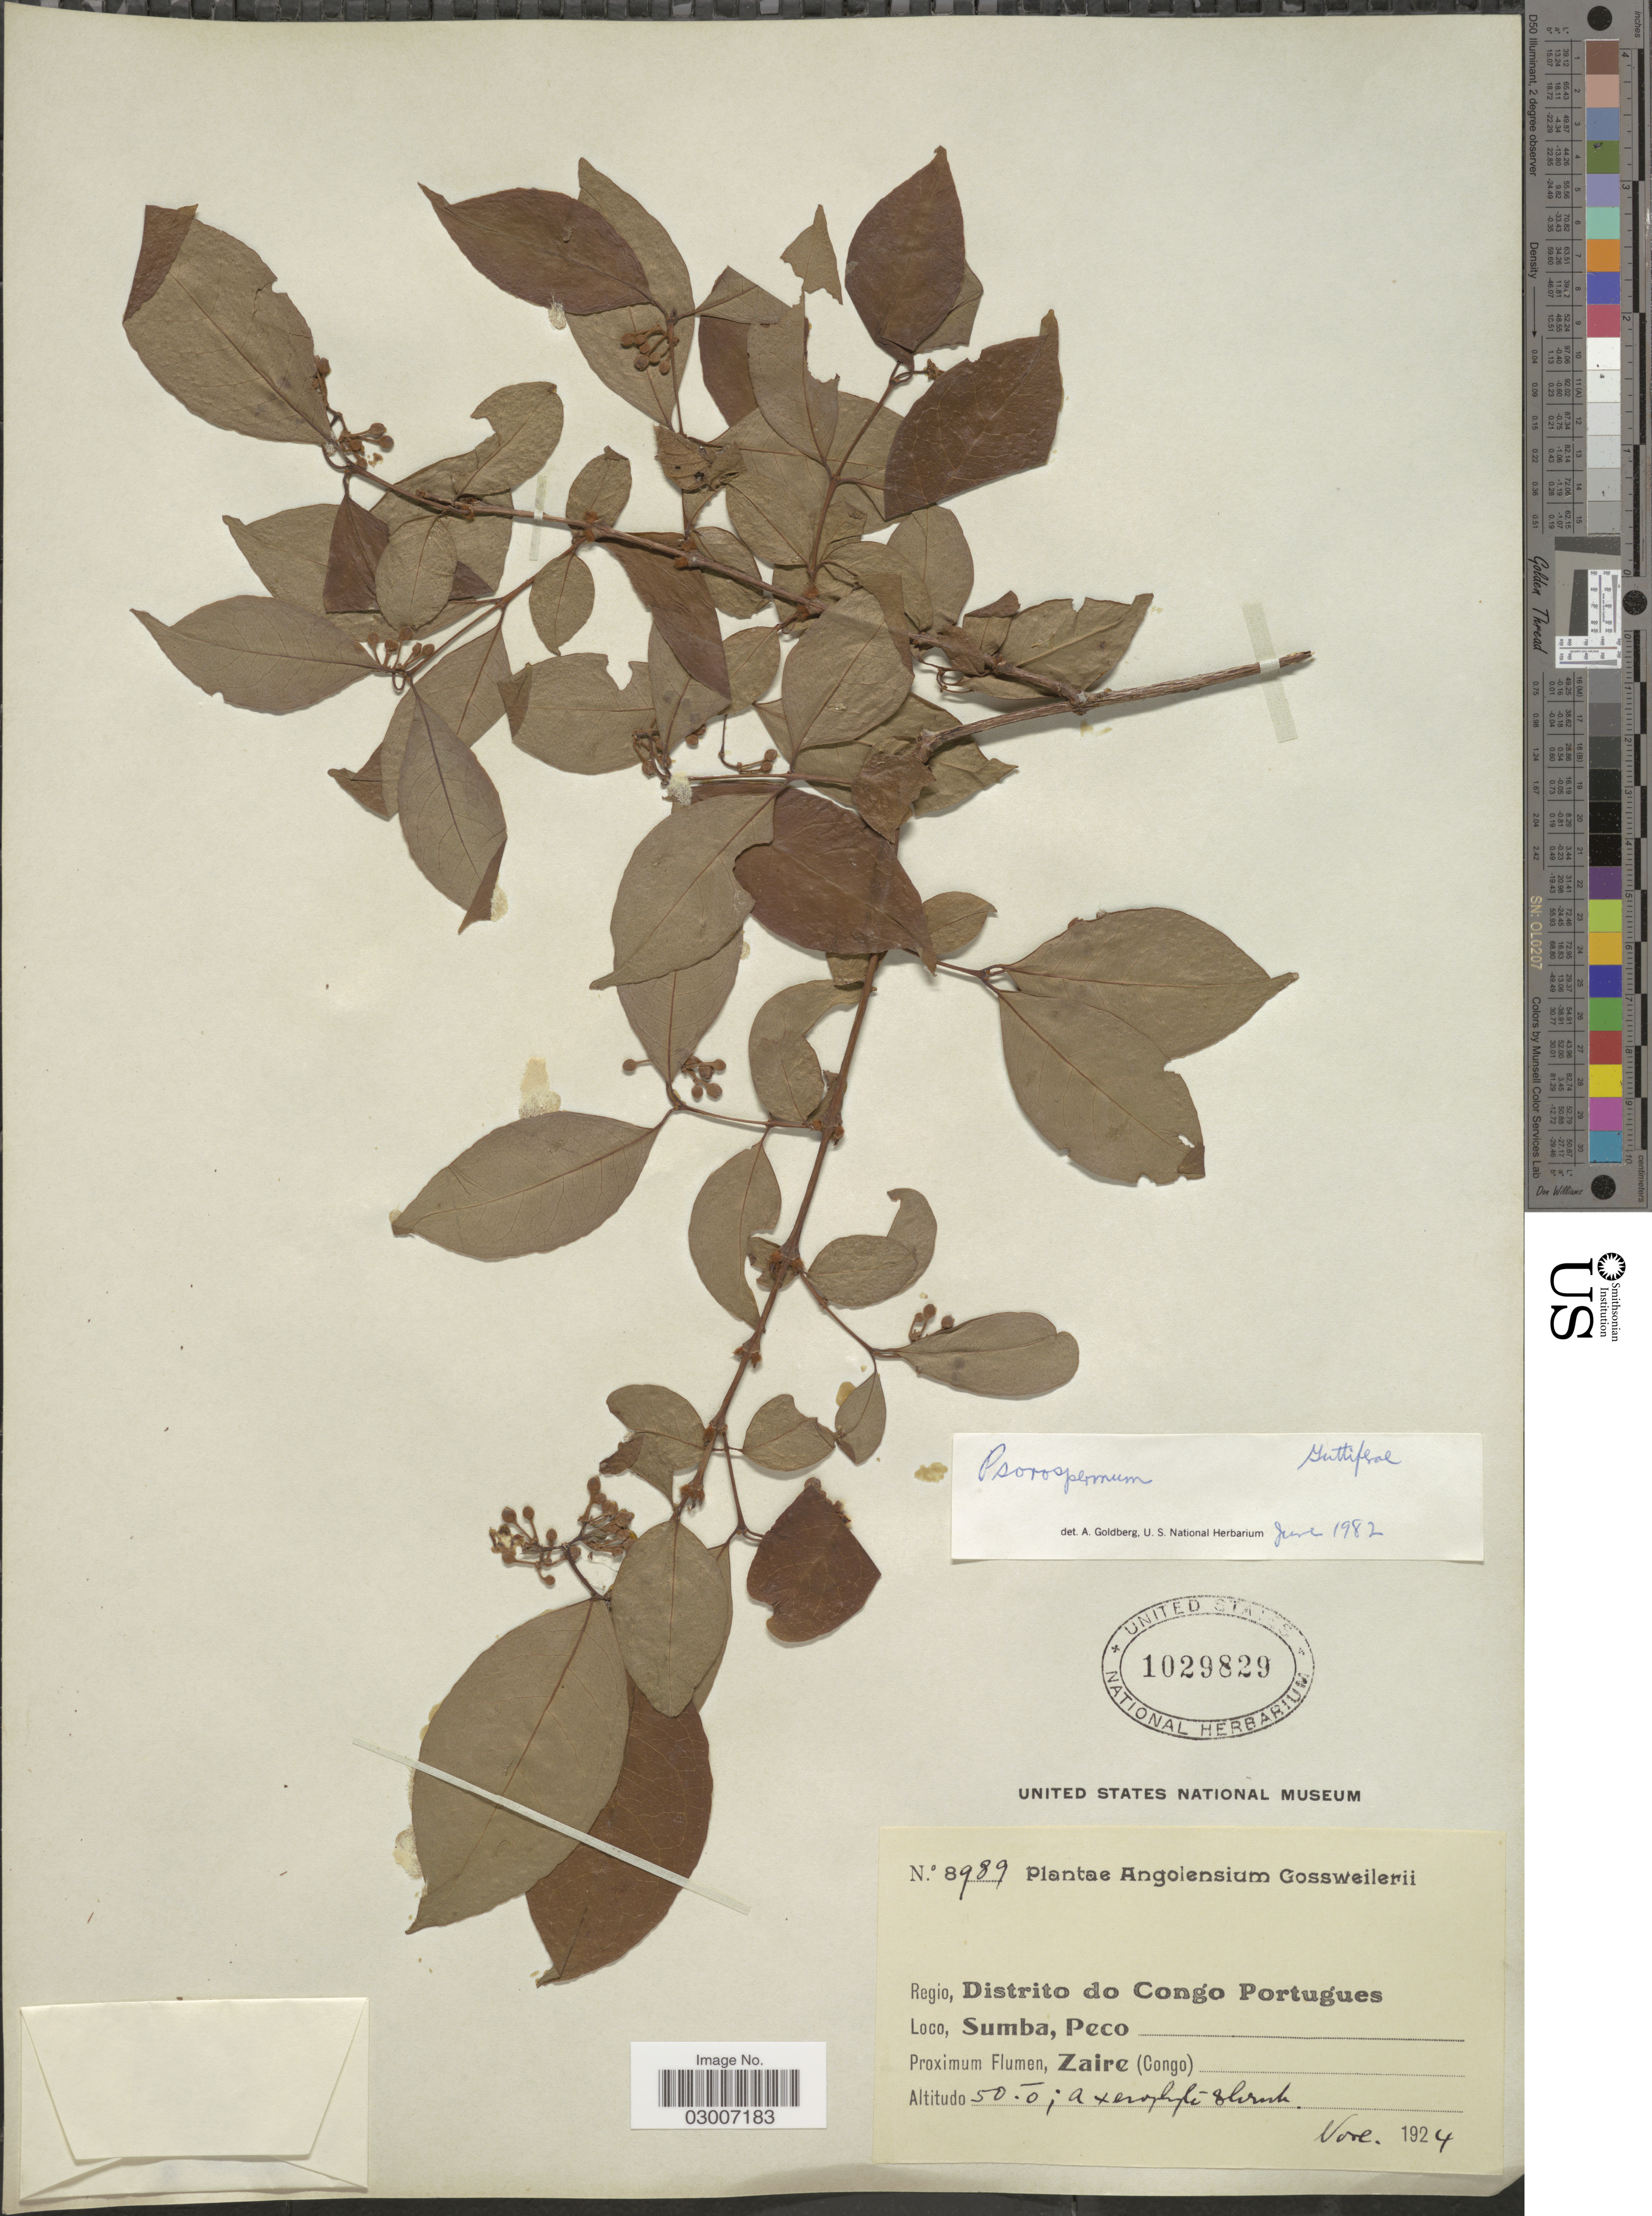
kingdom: Plantae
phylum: Tracheophyta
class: Magnoliopsida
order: Malpighiales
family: Hypericaceae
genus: Psorospermum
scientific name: Psorospermum sp.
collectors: -. Gossweiler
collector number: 8989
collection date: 1924-11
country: Congo, Democratic Republic of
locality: Regio, Distrito do Congó Portugues. Loco, Sumba, Peco. Proximum Flumen, Zaire (Congo).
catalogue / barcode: US 1029829